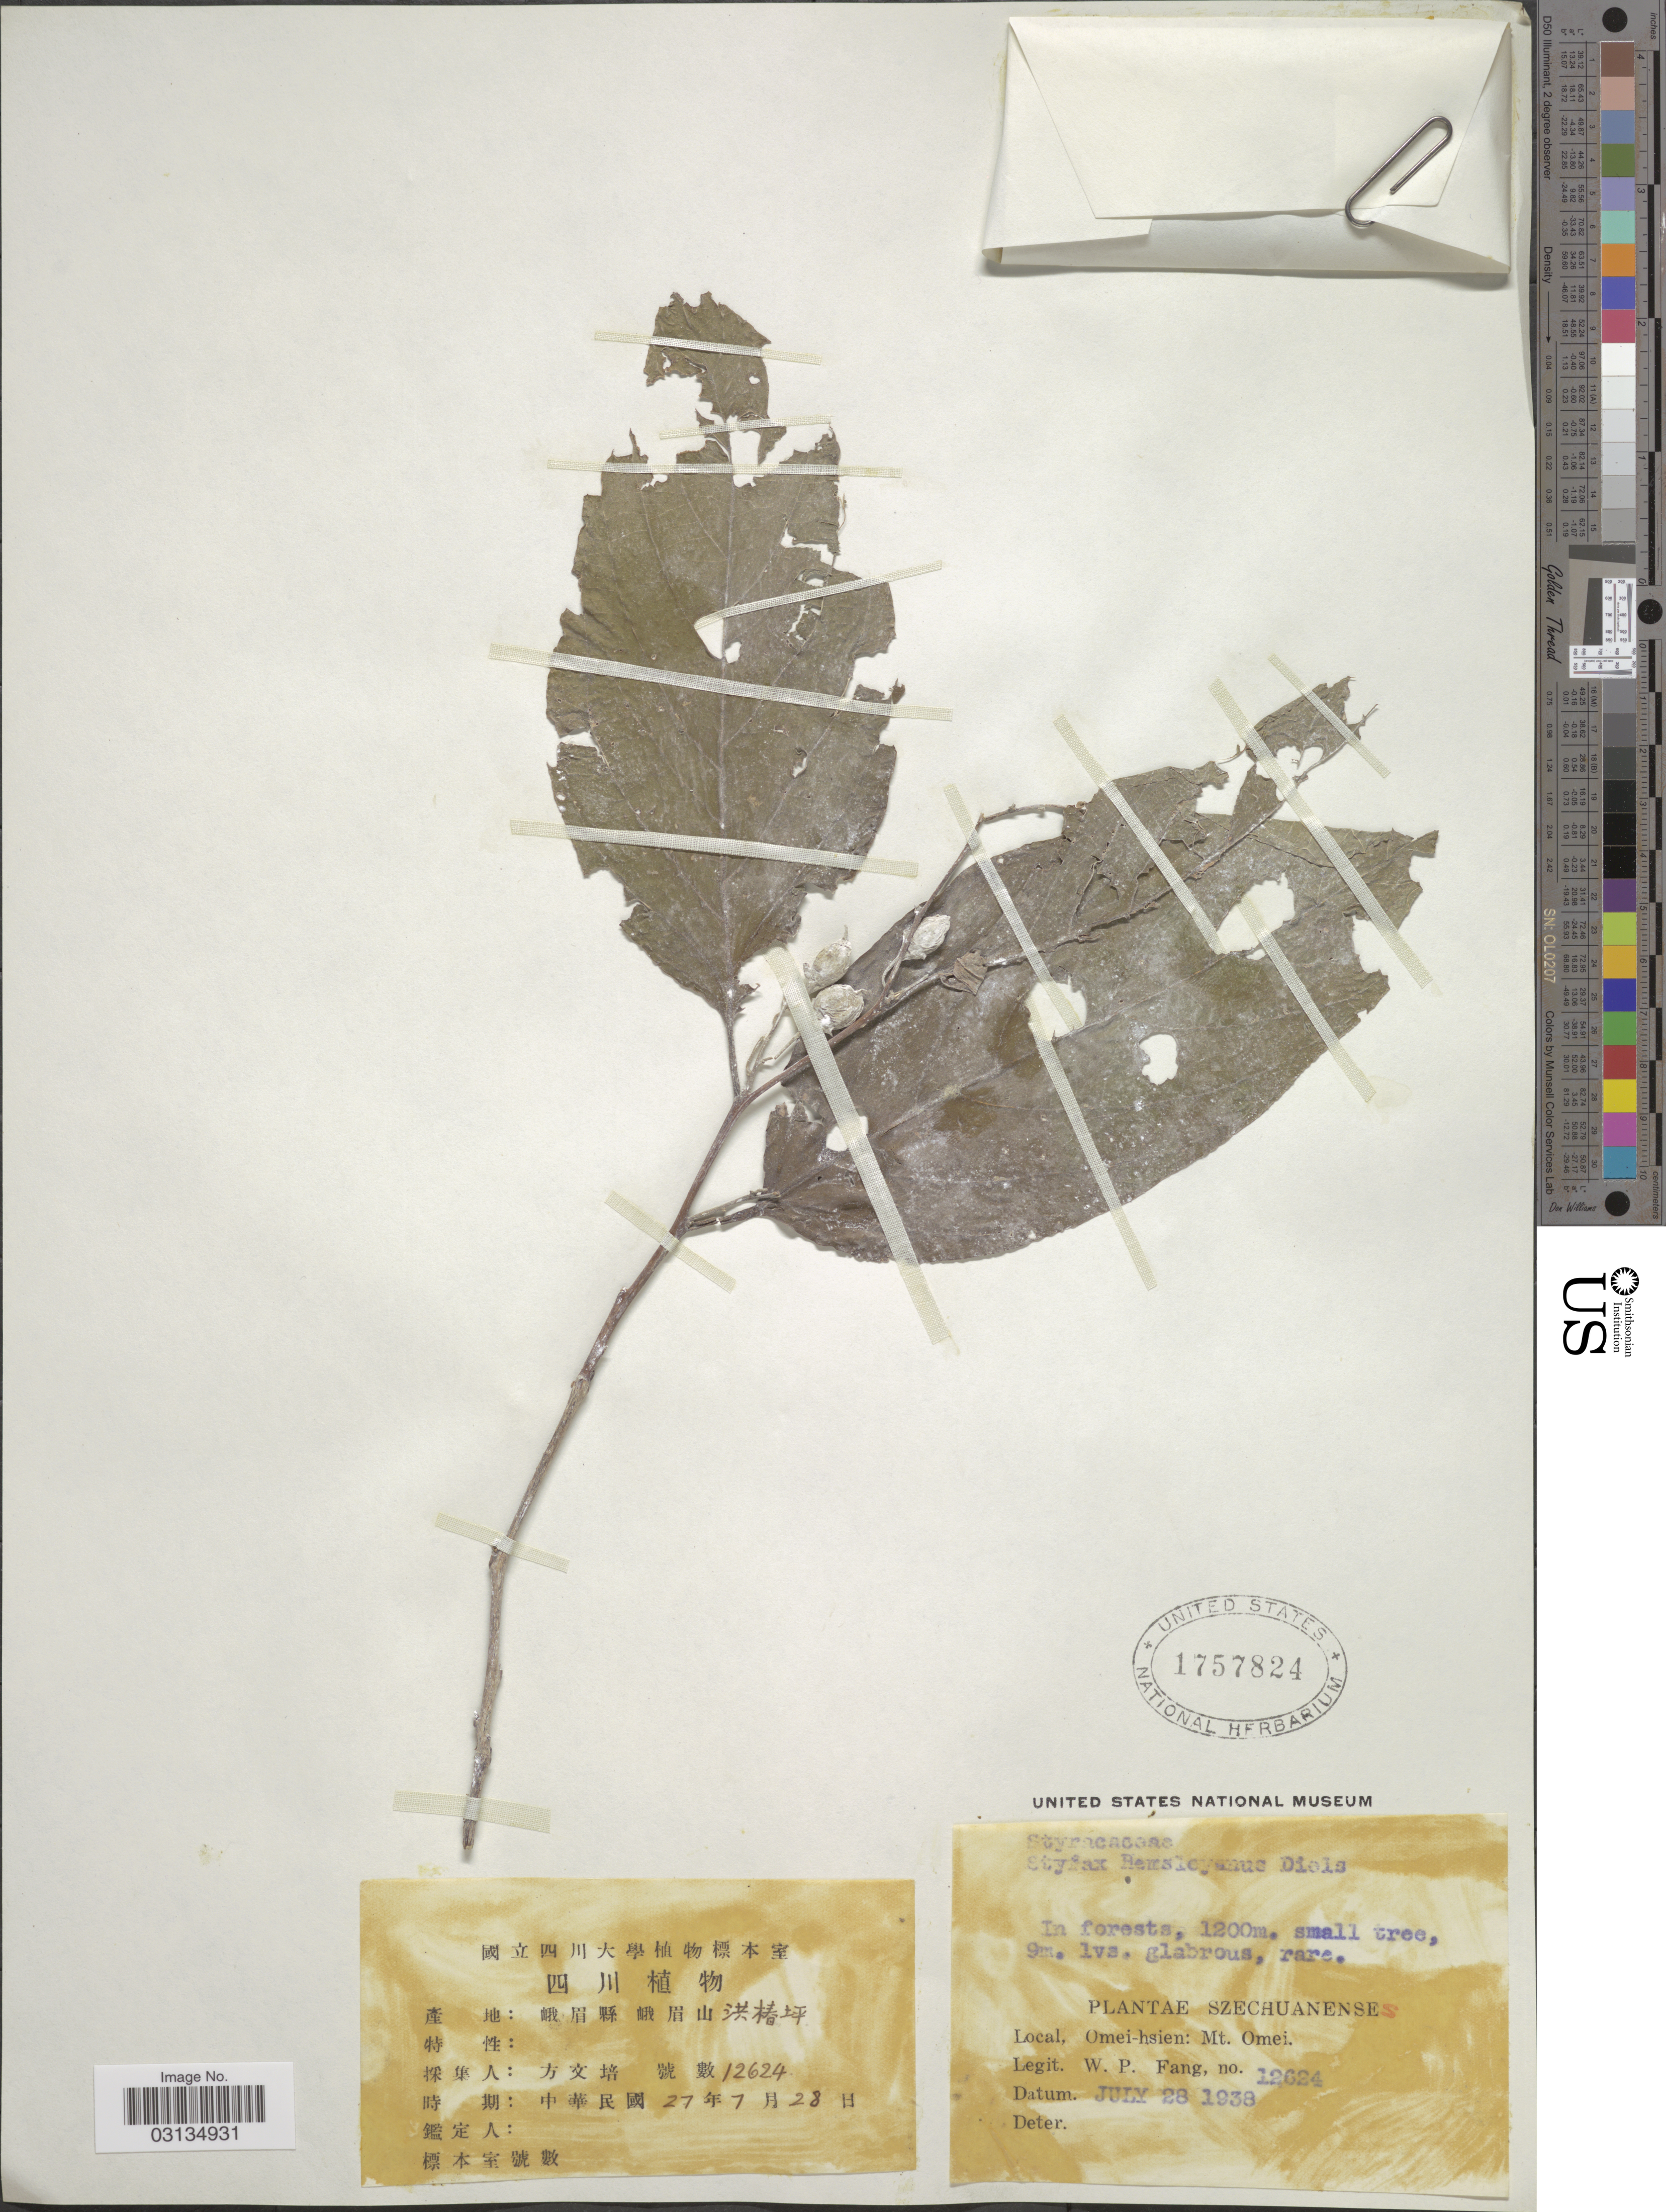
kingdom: Plantae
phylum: Tracheophyta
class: Magnoliopsida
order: Ericales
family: Styracaceae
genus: Styrax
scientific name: Styrax hemsleyanus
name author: Diels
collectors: W. P. Fang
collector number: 12624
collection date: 1938-07-28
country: China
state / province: Sichuan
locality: Szechuanense. Omei-hsien: Mt. Omei.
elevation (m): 1200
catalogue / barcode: US 1757824